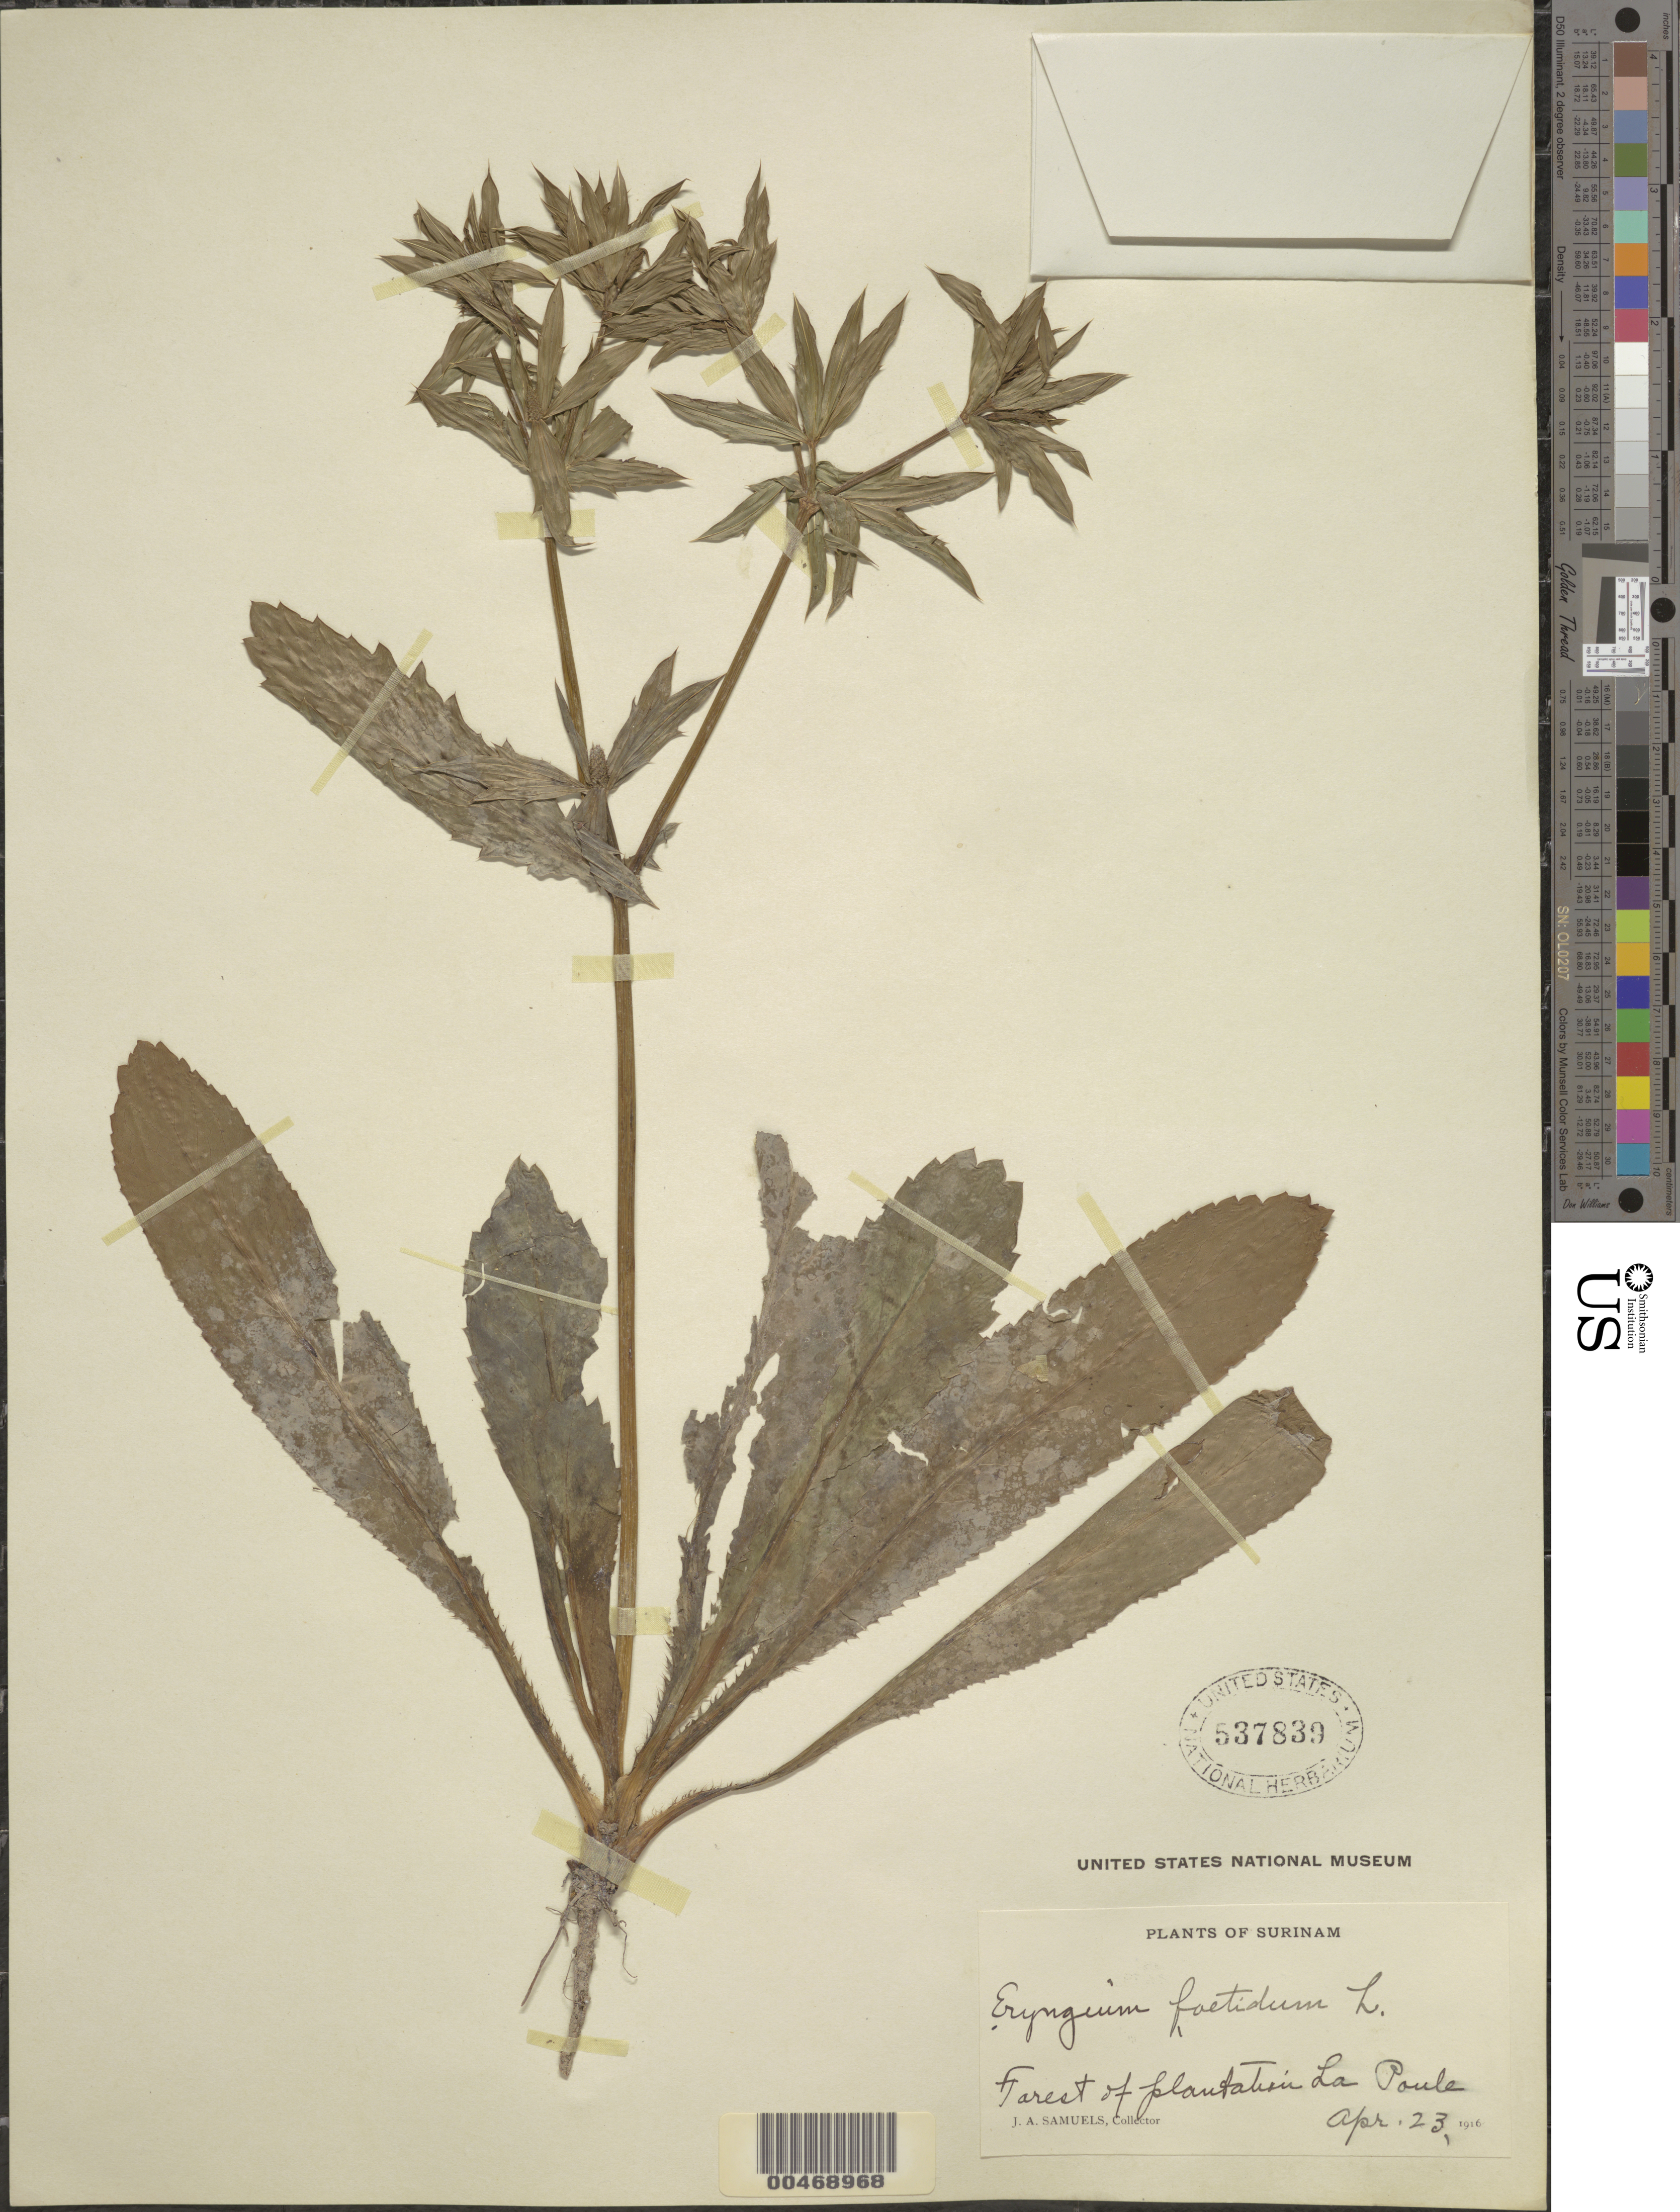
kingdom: Plantae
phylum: Tracheophyta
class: Magnoliopsida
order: Apiales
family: Apiaceae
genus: Eryngium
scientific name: Eryngium foetidum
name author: L.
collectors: J. A. Samuels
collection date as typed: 23-Apr-16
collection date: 1916-04-23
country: Suriname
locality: La Poule Plantation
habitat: Forest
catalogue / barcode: US 537839